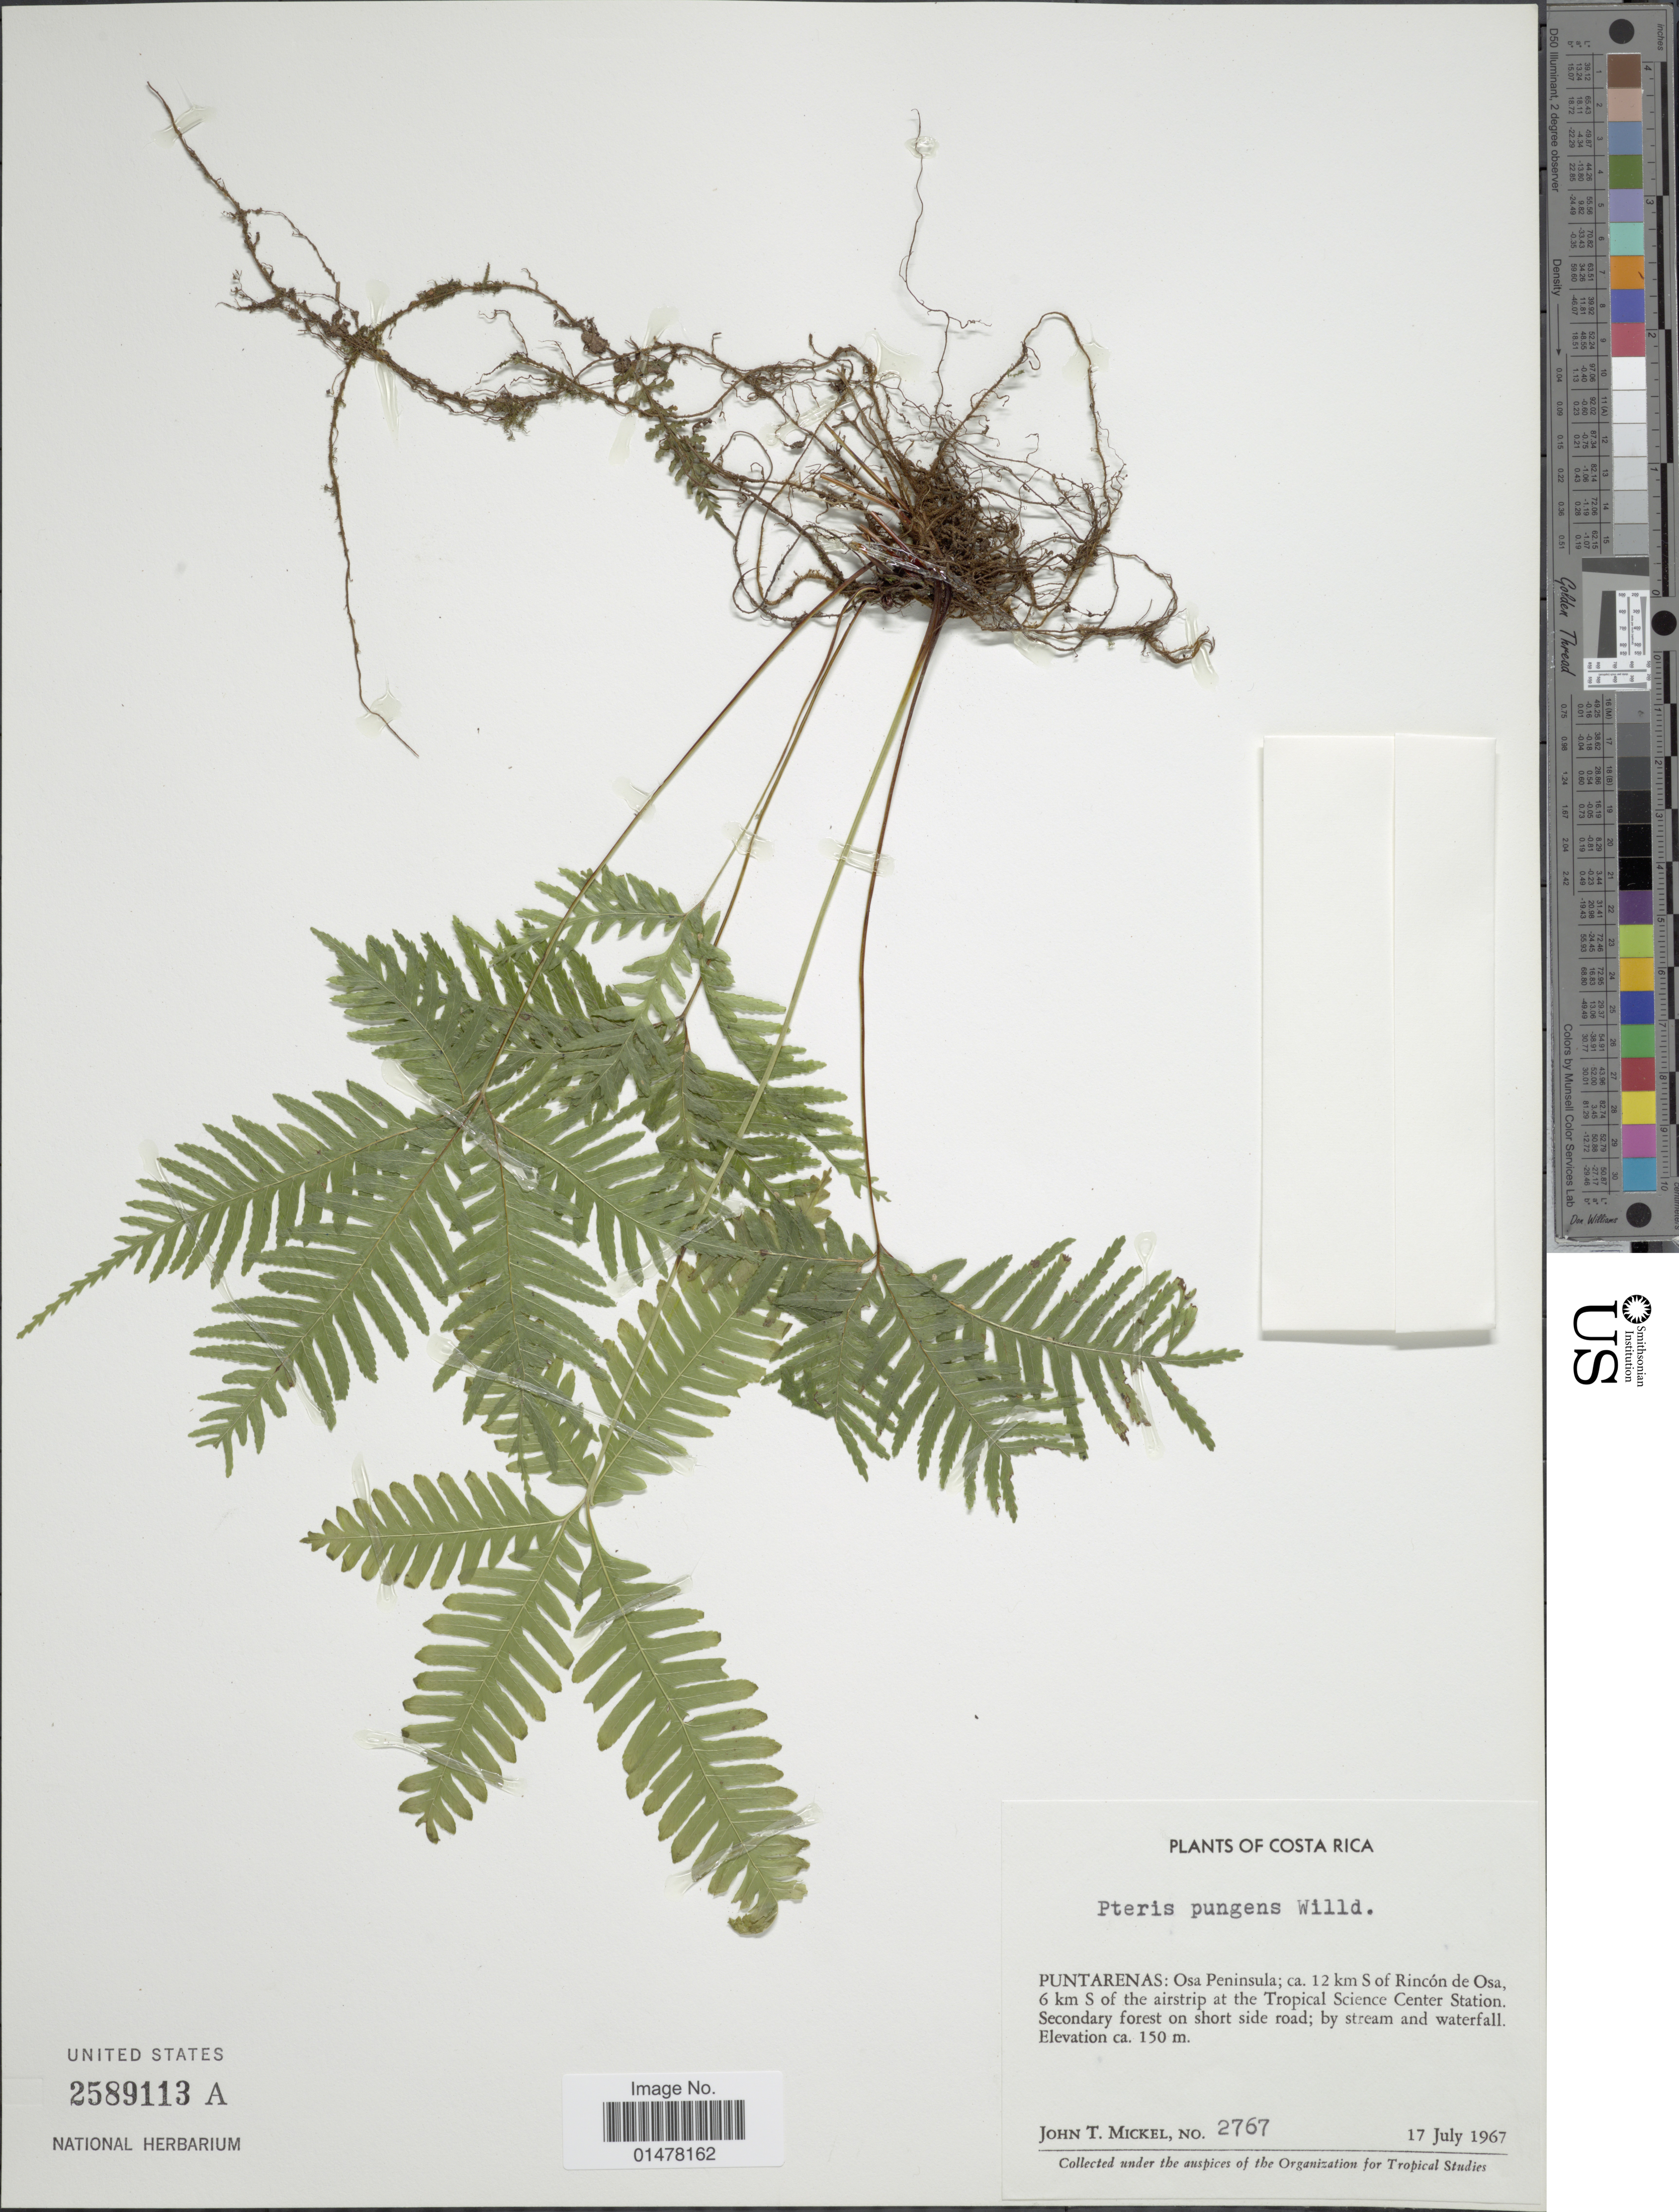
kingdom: Plantae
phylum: Tracheophyta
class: Polypodiopsida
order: Polypodiales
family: Pteridaceae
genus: Pteris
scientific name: Pteris pungens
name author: Willd.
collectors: J. T. Mickel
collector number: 2767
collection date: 1967-07-17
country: Costa Rica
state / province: Puntarenas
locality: Puntarenas: Osa Peninsula; ca. 12 km S of Rincon de Osa, 6km S of the airstrip at the Tropical Science Center station, secondary forest on short side road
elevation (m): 150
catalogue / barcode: US 2589113A